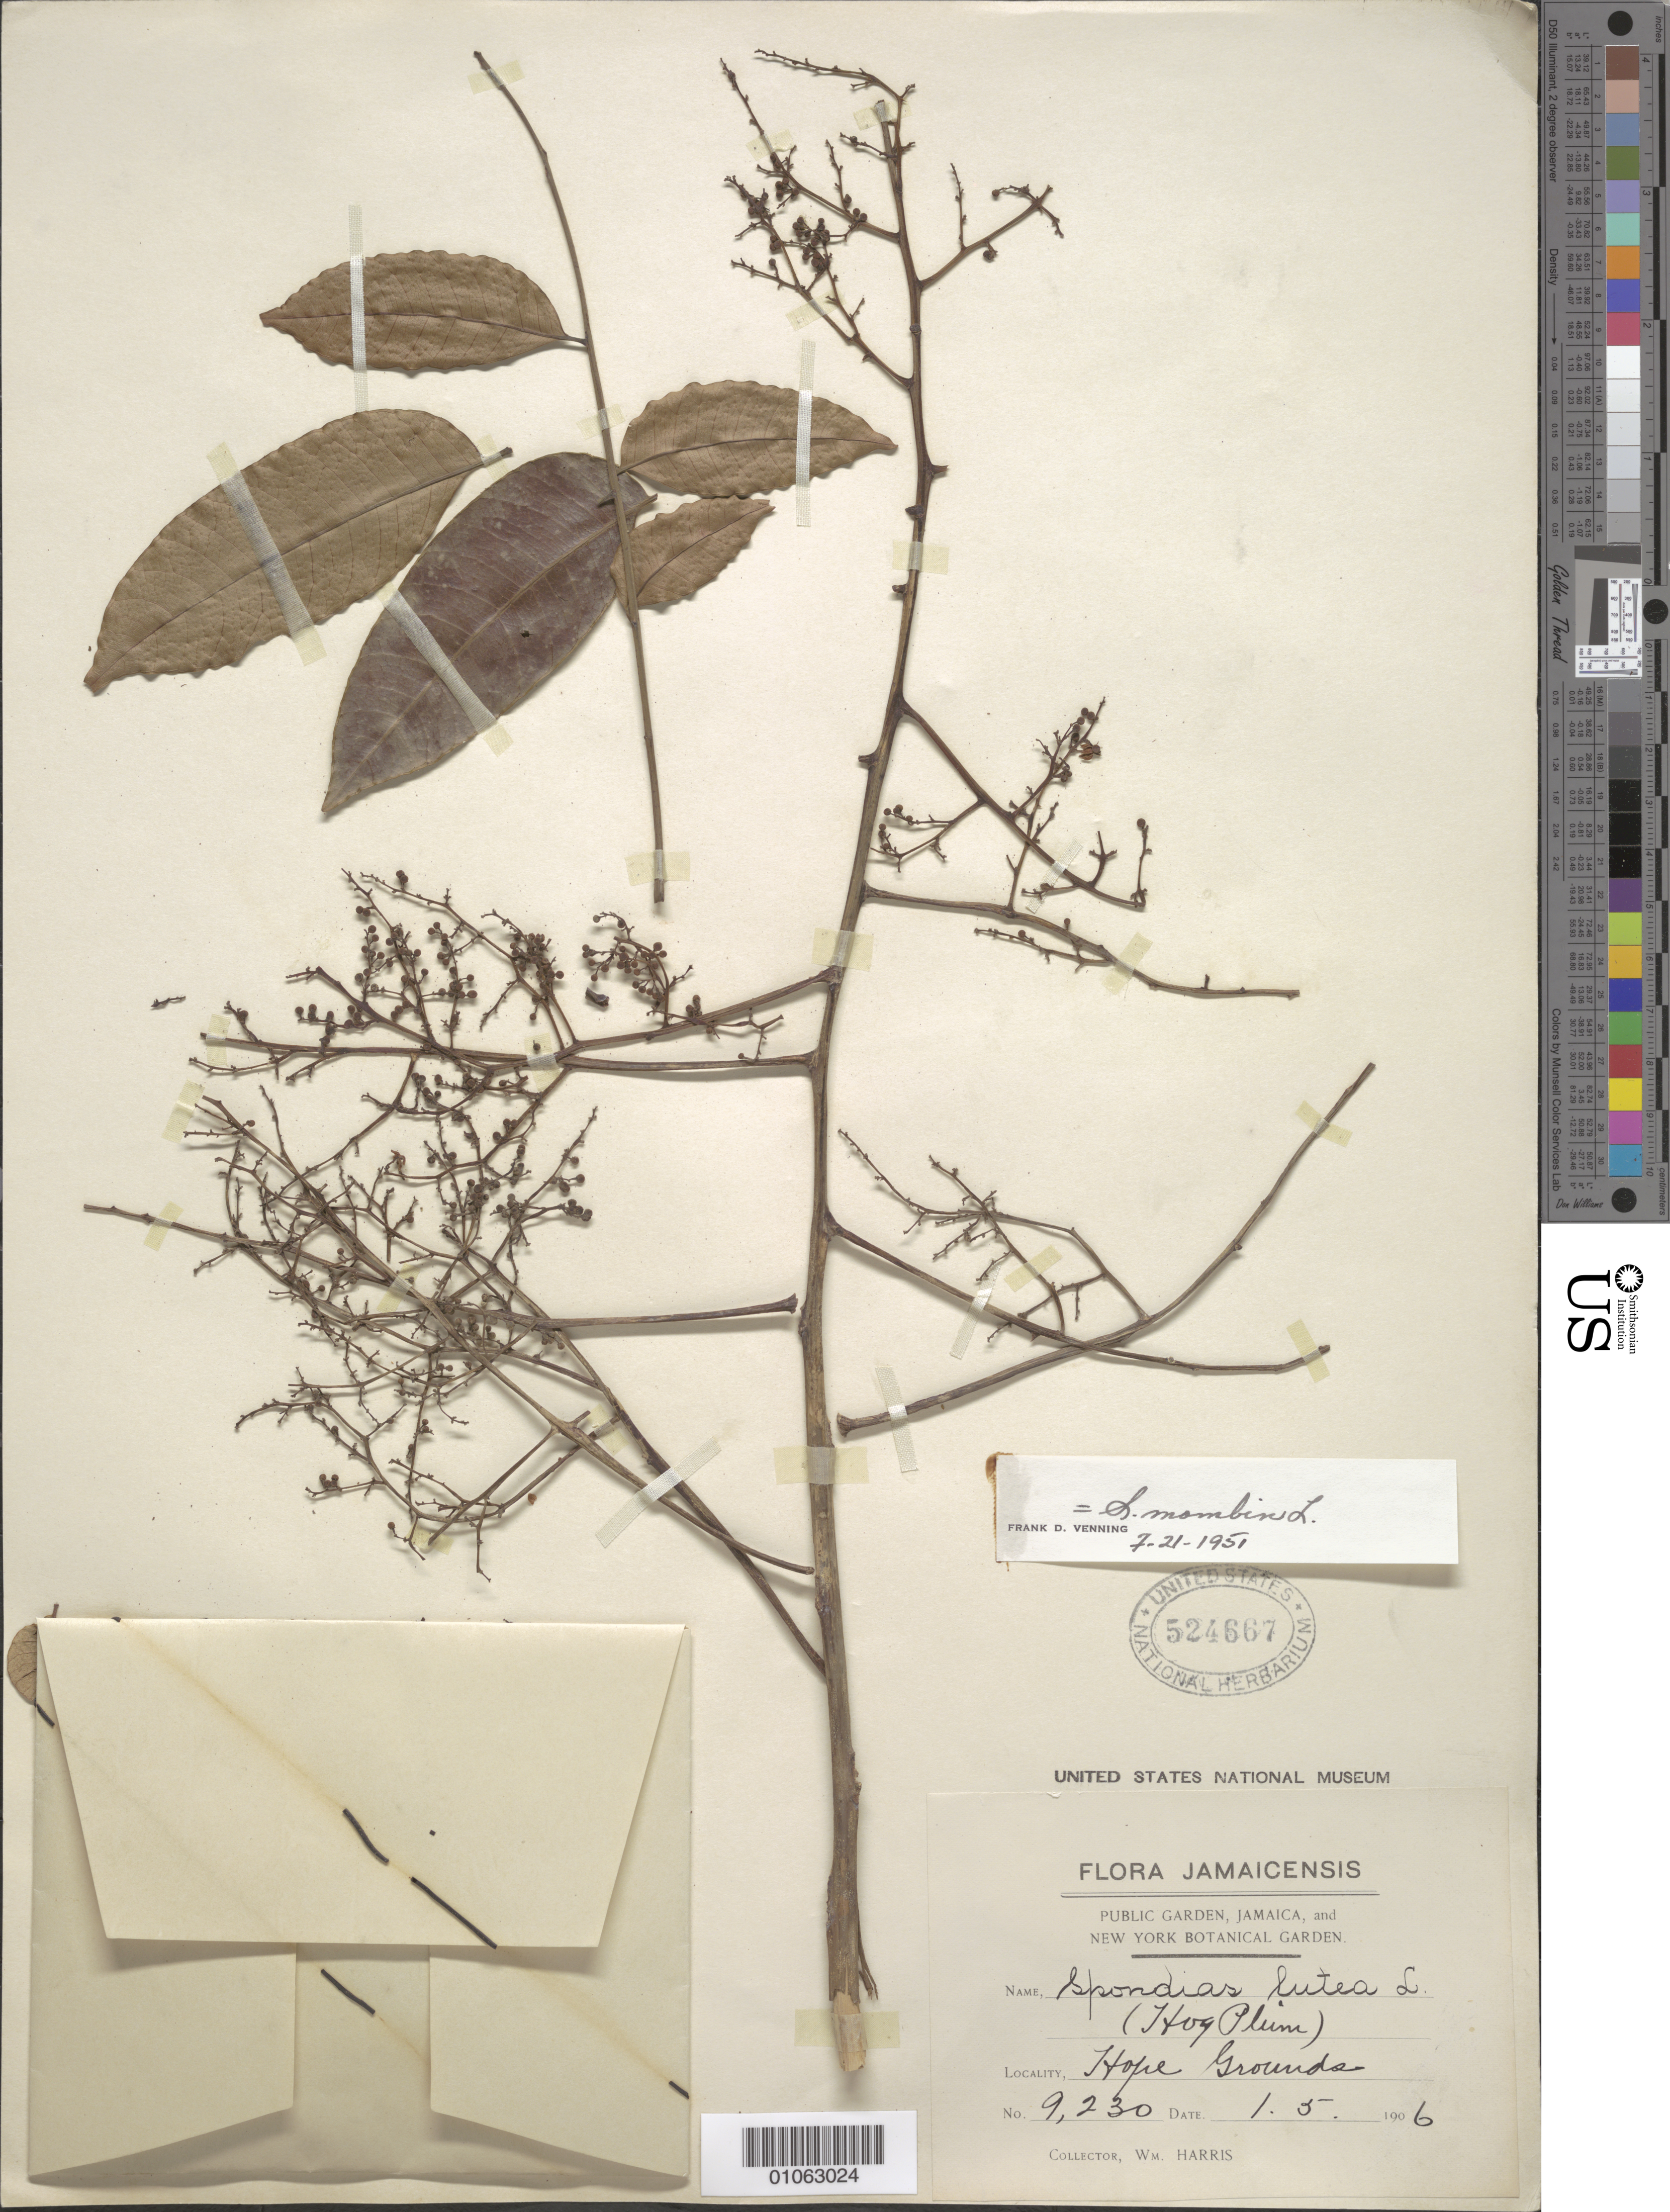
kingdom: Plantae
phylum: Tracheophyta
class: Magnoliopsida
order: Sapindales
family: Anacardiaceae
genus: Spondias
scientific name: Spondias mombin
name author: L.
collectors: W. Harris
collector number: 9230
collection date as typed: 01 May 1906 or 05 Jan 1906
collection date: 1906-01-05 or 1906-05-01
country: Jamaica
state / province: Kingston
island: Jamaica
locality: Hope grounds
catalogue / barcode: US 524667